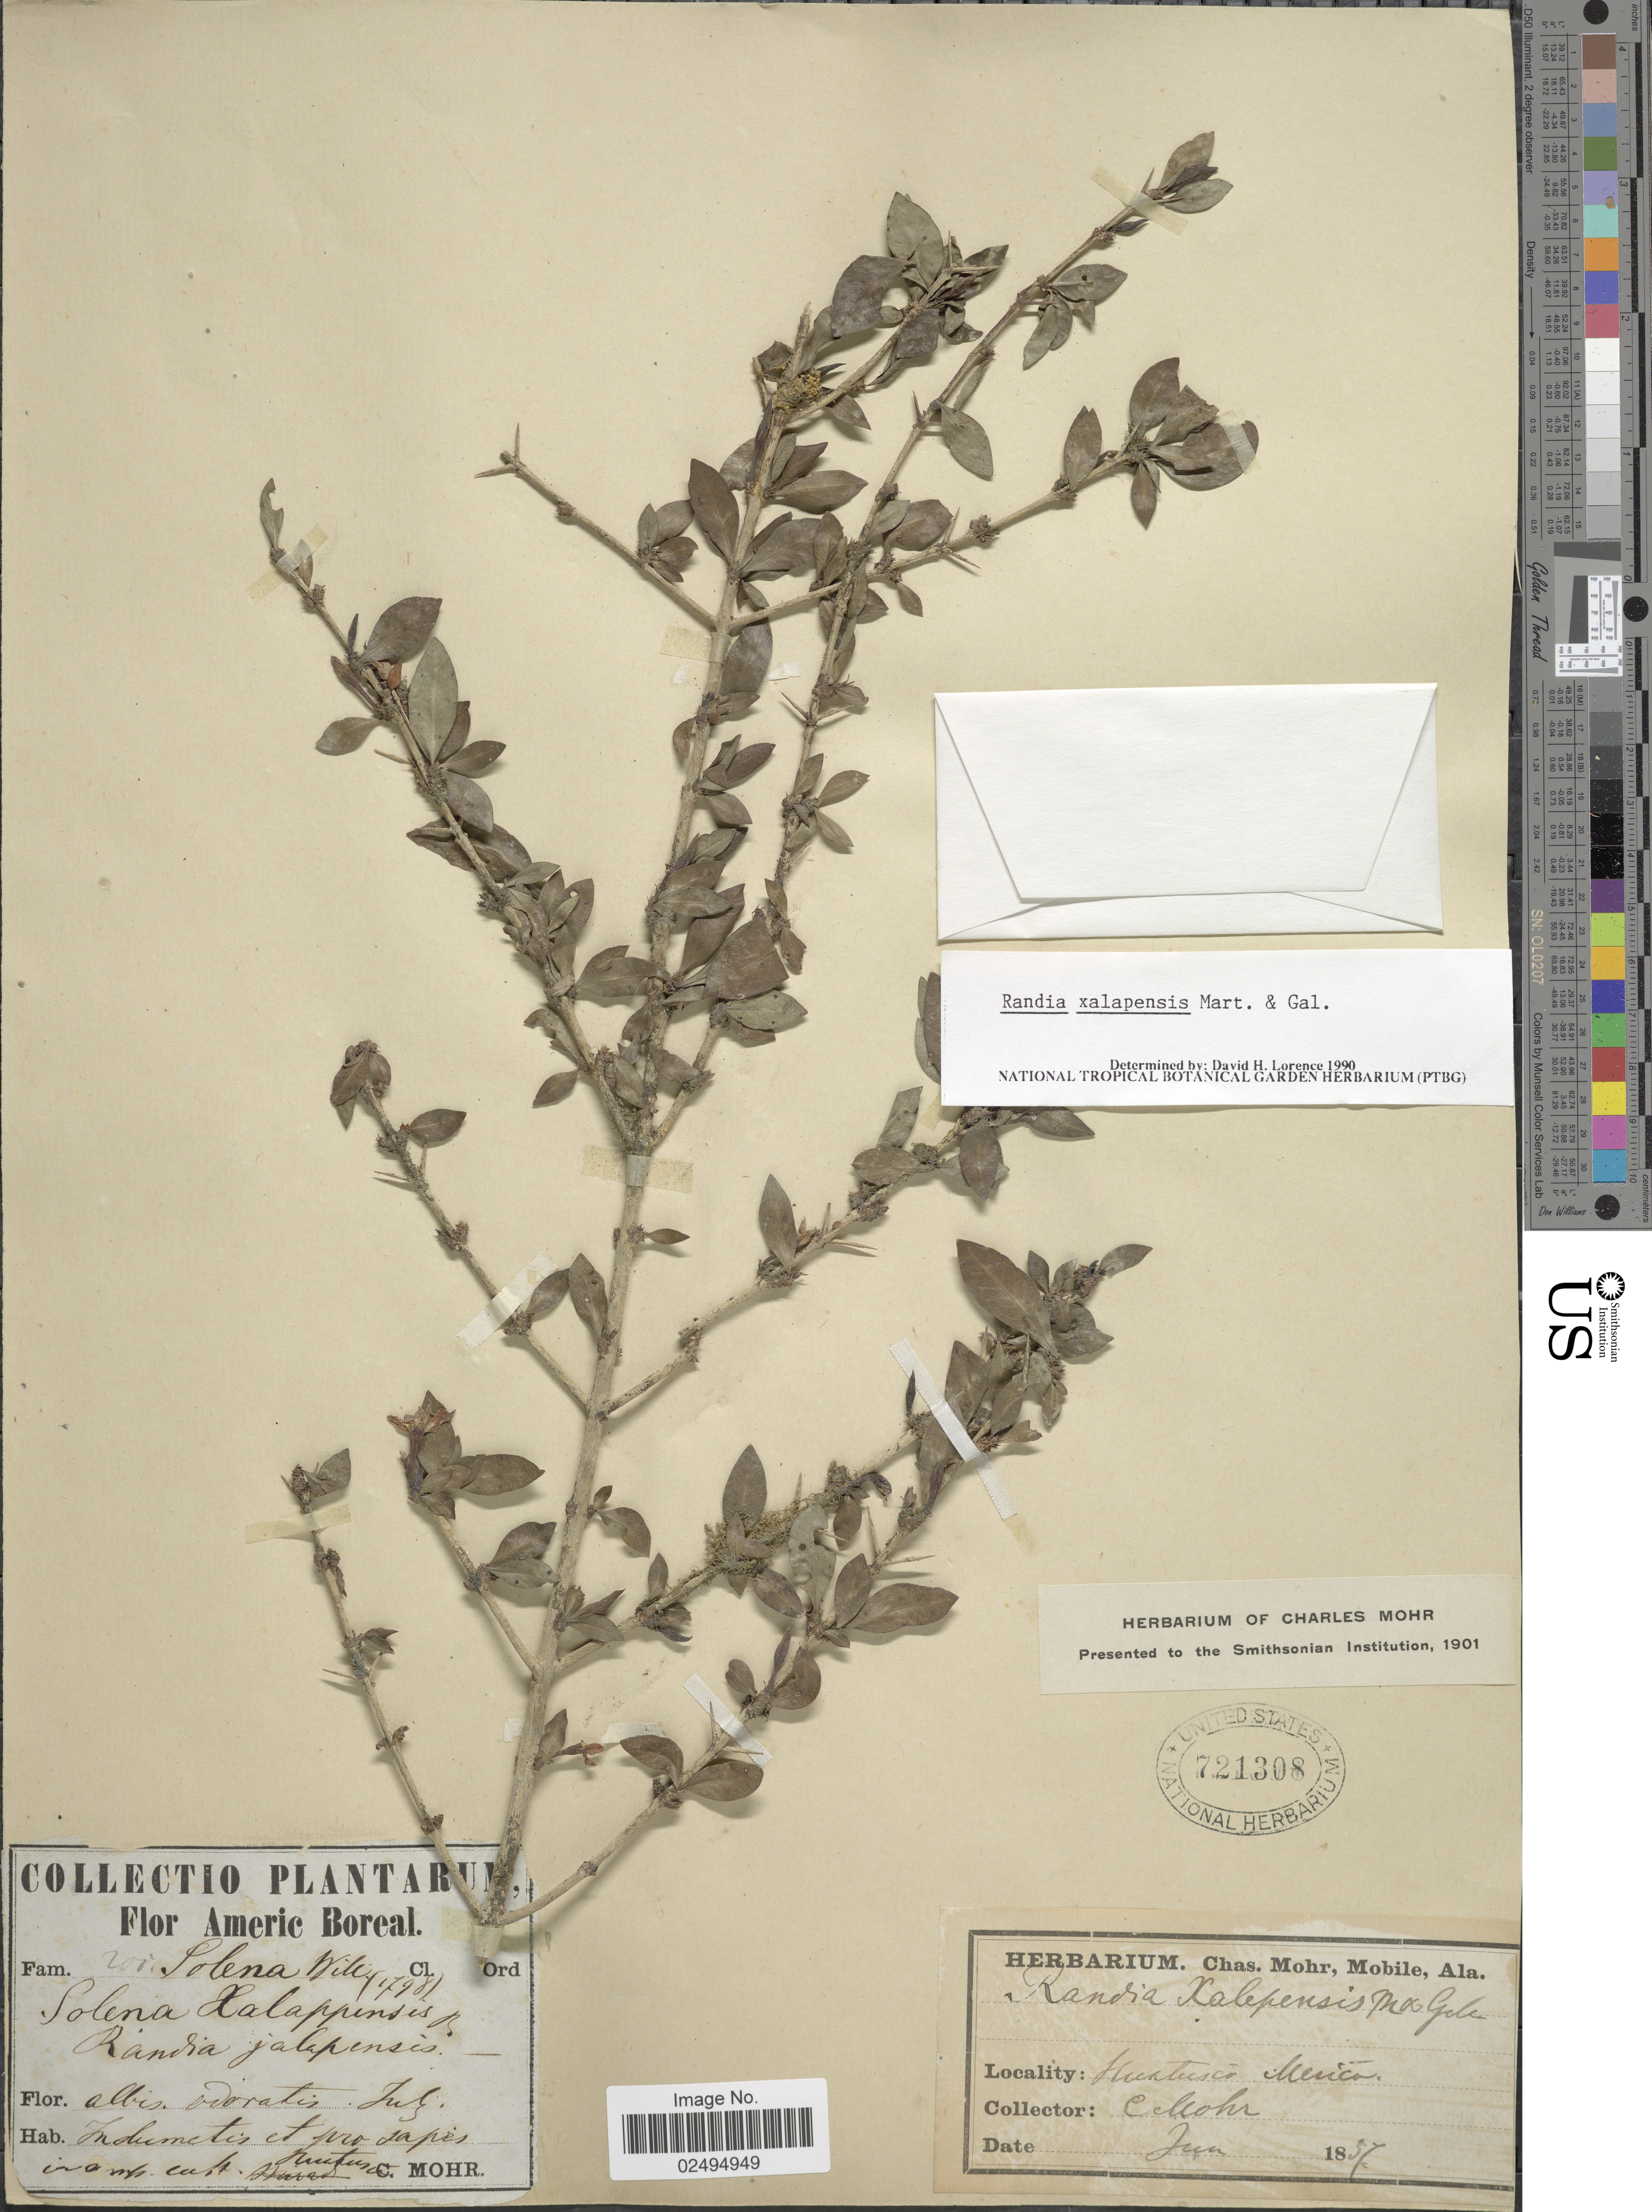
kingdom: Plantae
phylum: Tracheophyta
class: Magnoliopsida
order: Gentianales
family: Rubiaceae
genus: Randia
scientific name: Randia xalapensis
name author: M. Martens & Galeotti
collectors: C. T. Mohr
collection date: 1857-06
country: Mexico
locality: Huatusco.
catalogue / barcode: US 721308